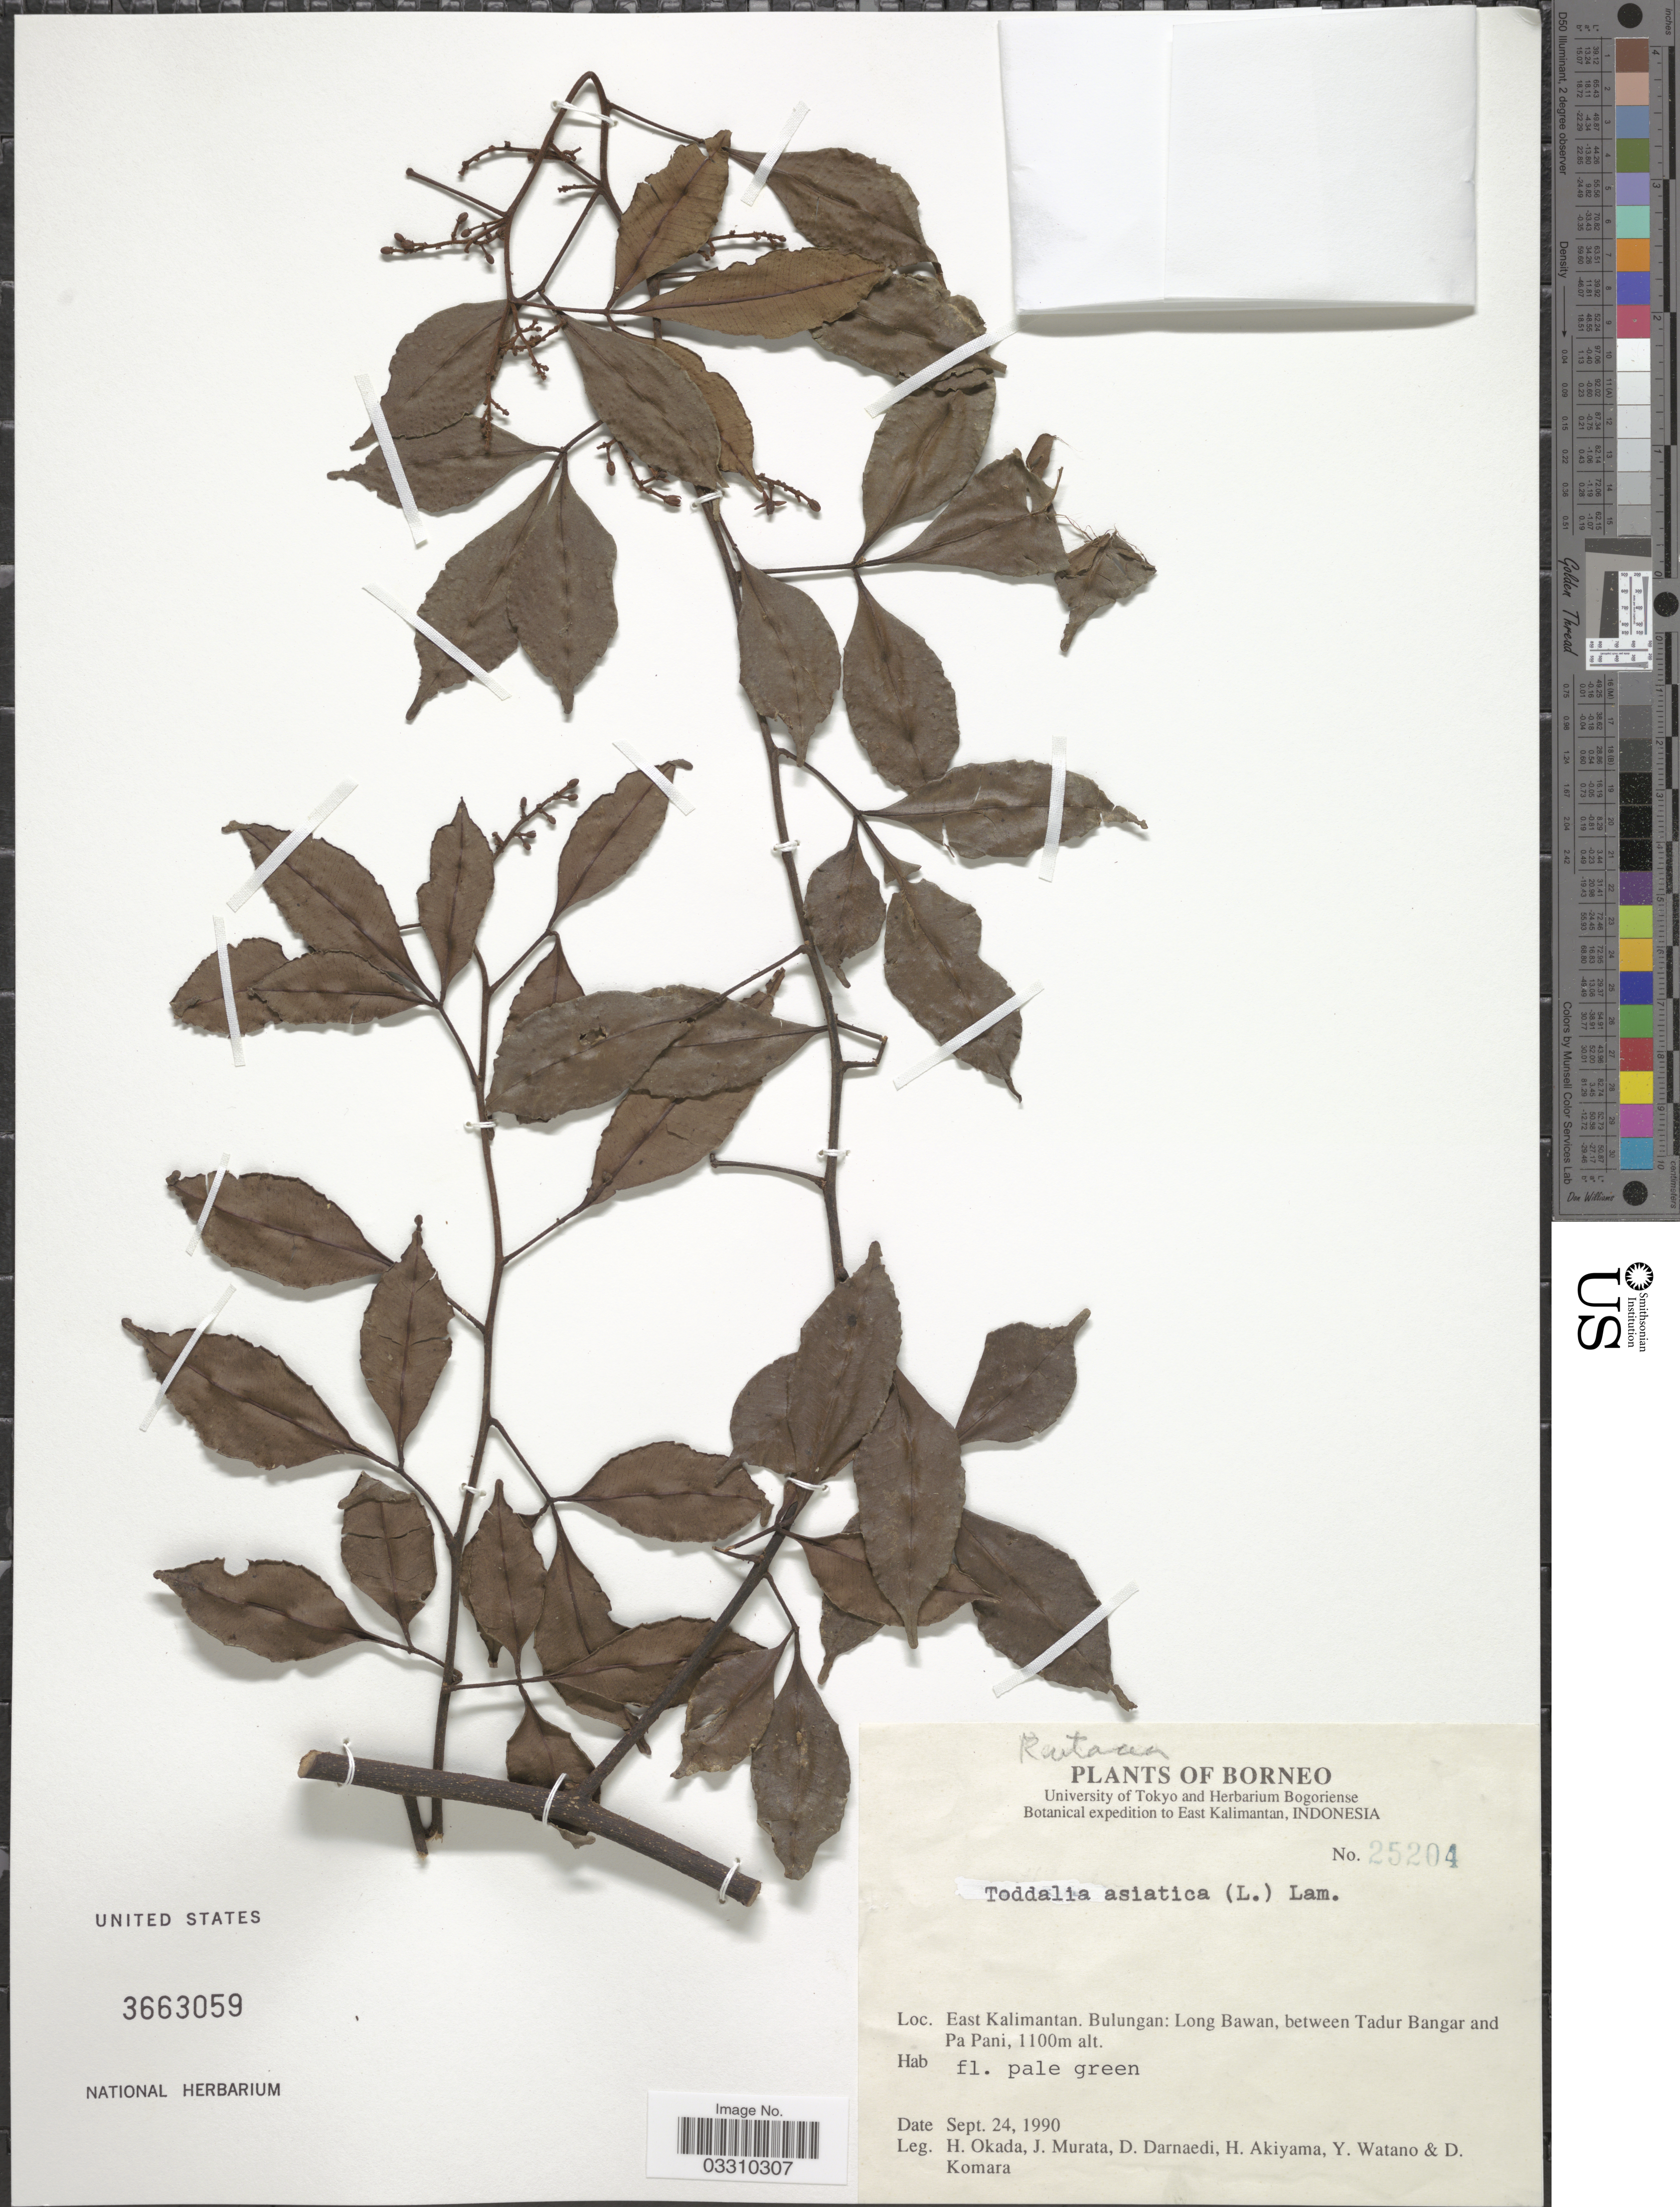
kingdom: Plantae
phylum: Tracheophyta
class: Magnoliopsida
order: Sapindales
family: Rutaceae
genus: Zanthoxylum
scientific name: Zanthoxylum asiaticum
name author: (L.) Appelhans et al.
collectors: H. Okada, J. Murata, D. Darnaedi, H. Akiyama & et al.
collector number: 25204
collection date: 1990-09-24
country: Indonesia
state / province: Kalimantan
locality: Borneo. East Kalimantan. Bulungan: Long Bawan, between Tadur Bangar and Pa Pani.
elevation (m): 1100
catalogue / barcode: US 3663059